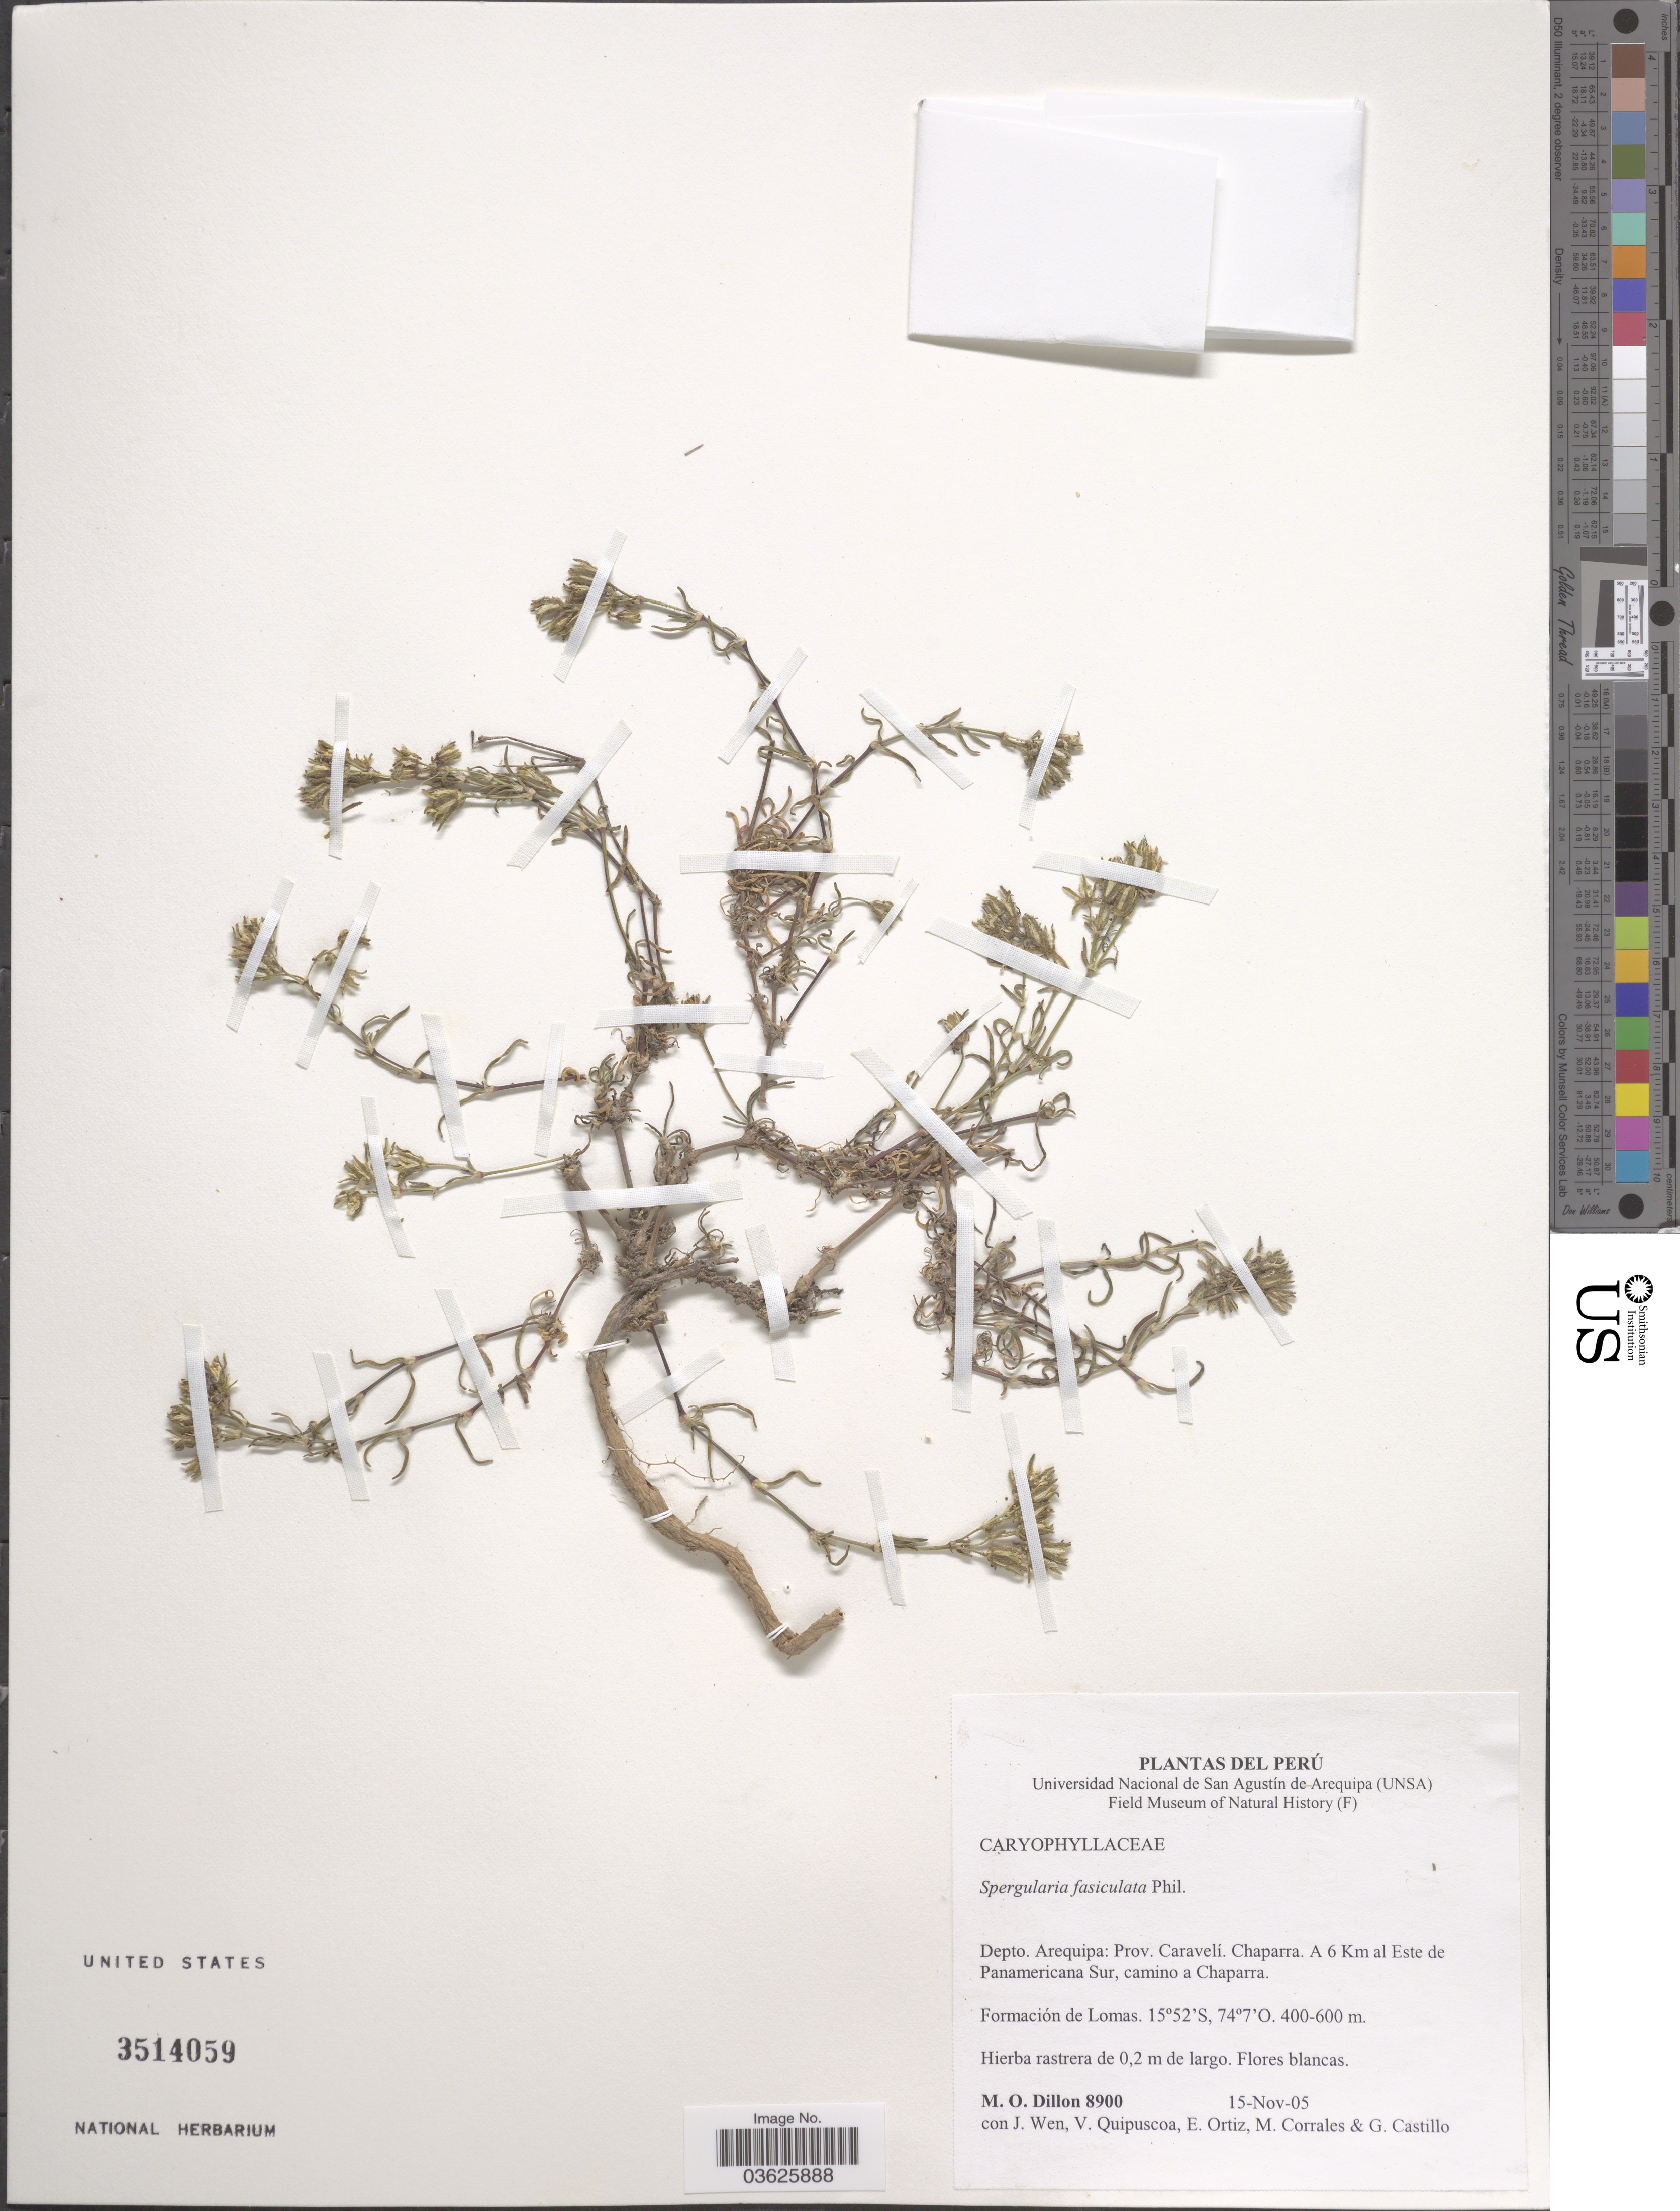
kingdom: Plantae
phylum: Tracheophyta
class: Magnoliopsida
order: Caryophyllales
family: Caryophyllaceae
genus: Spergularia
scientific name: Spergularia fasciculata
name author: Phil.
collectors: M. O. Dillon, J. Wen, V. Quipuscoa, E. Ortiz & et al.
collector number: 8900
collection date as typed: Transcribed d/m/y: 15/11/5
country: Peru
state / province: Arequipa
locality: Depto. Arequipa: Prov. Caravelí. Chaparra. A 6 Km al Este de Panamericana Sur, camino a Chaparra.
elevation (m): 400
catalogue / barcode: US 3514059